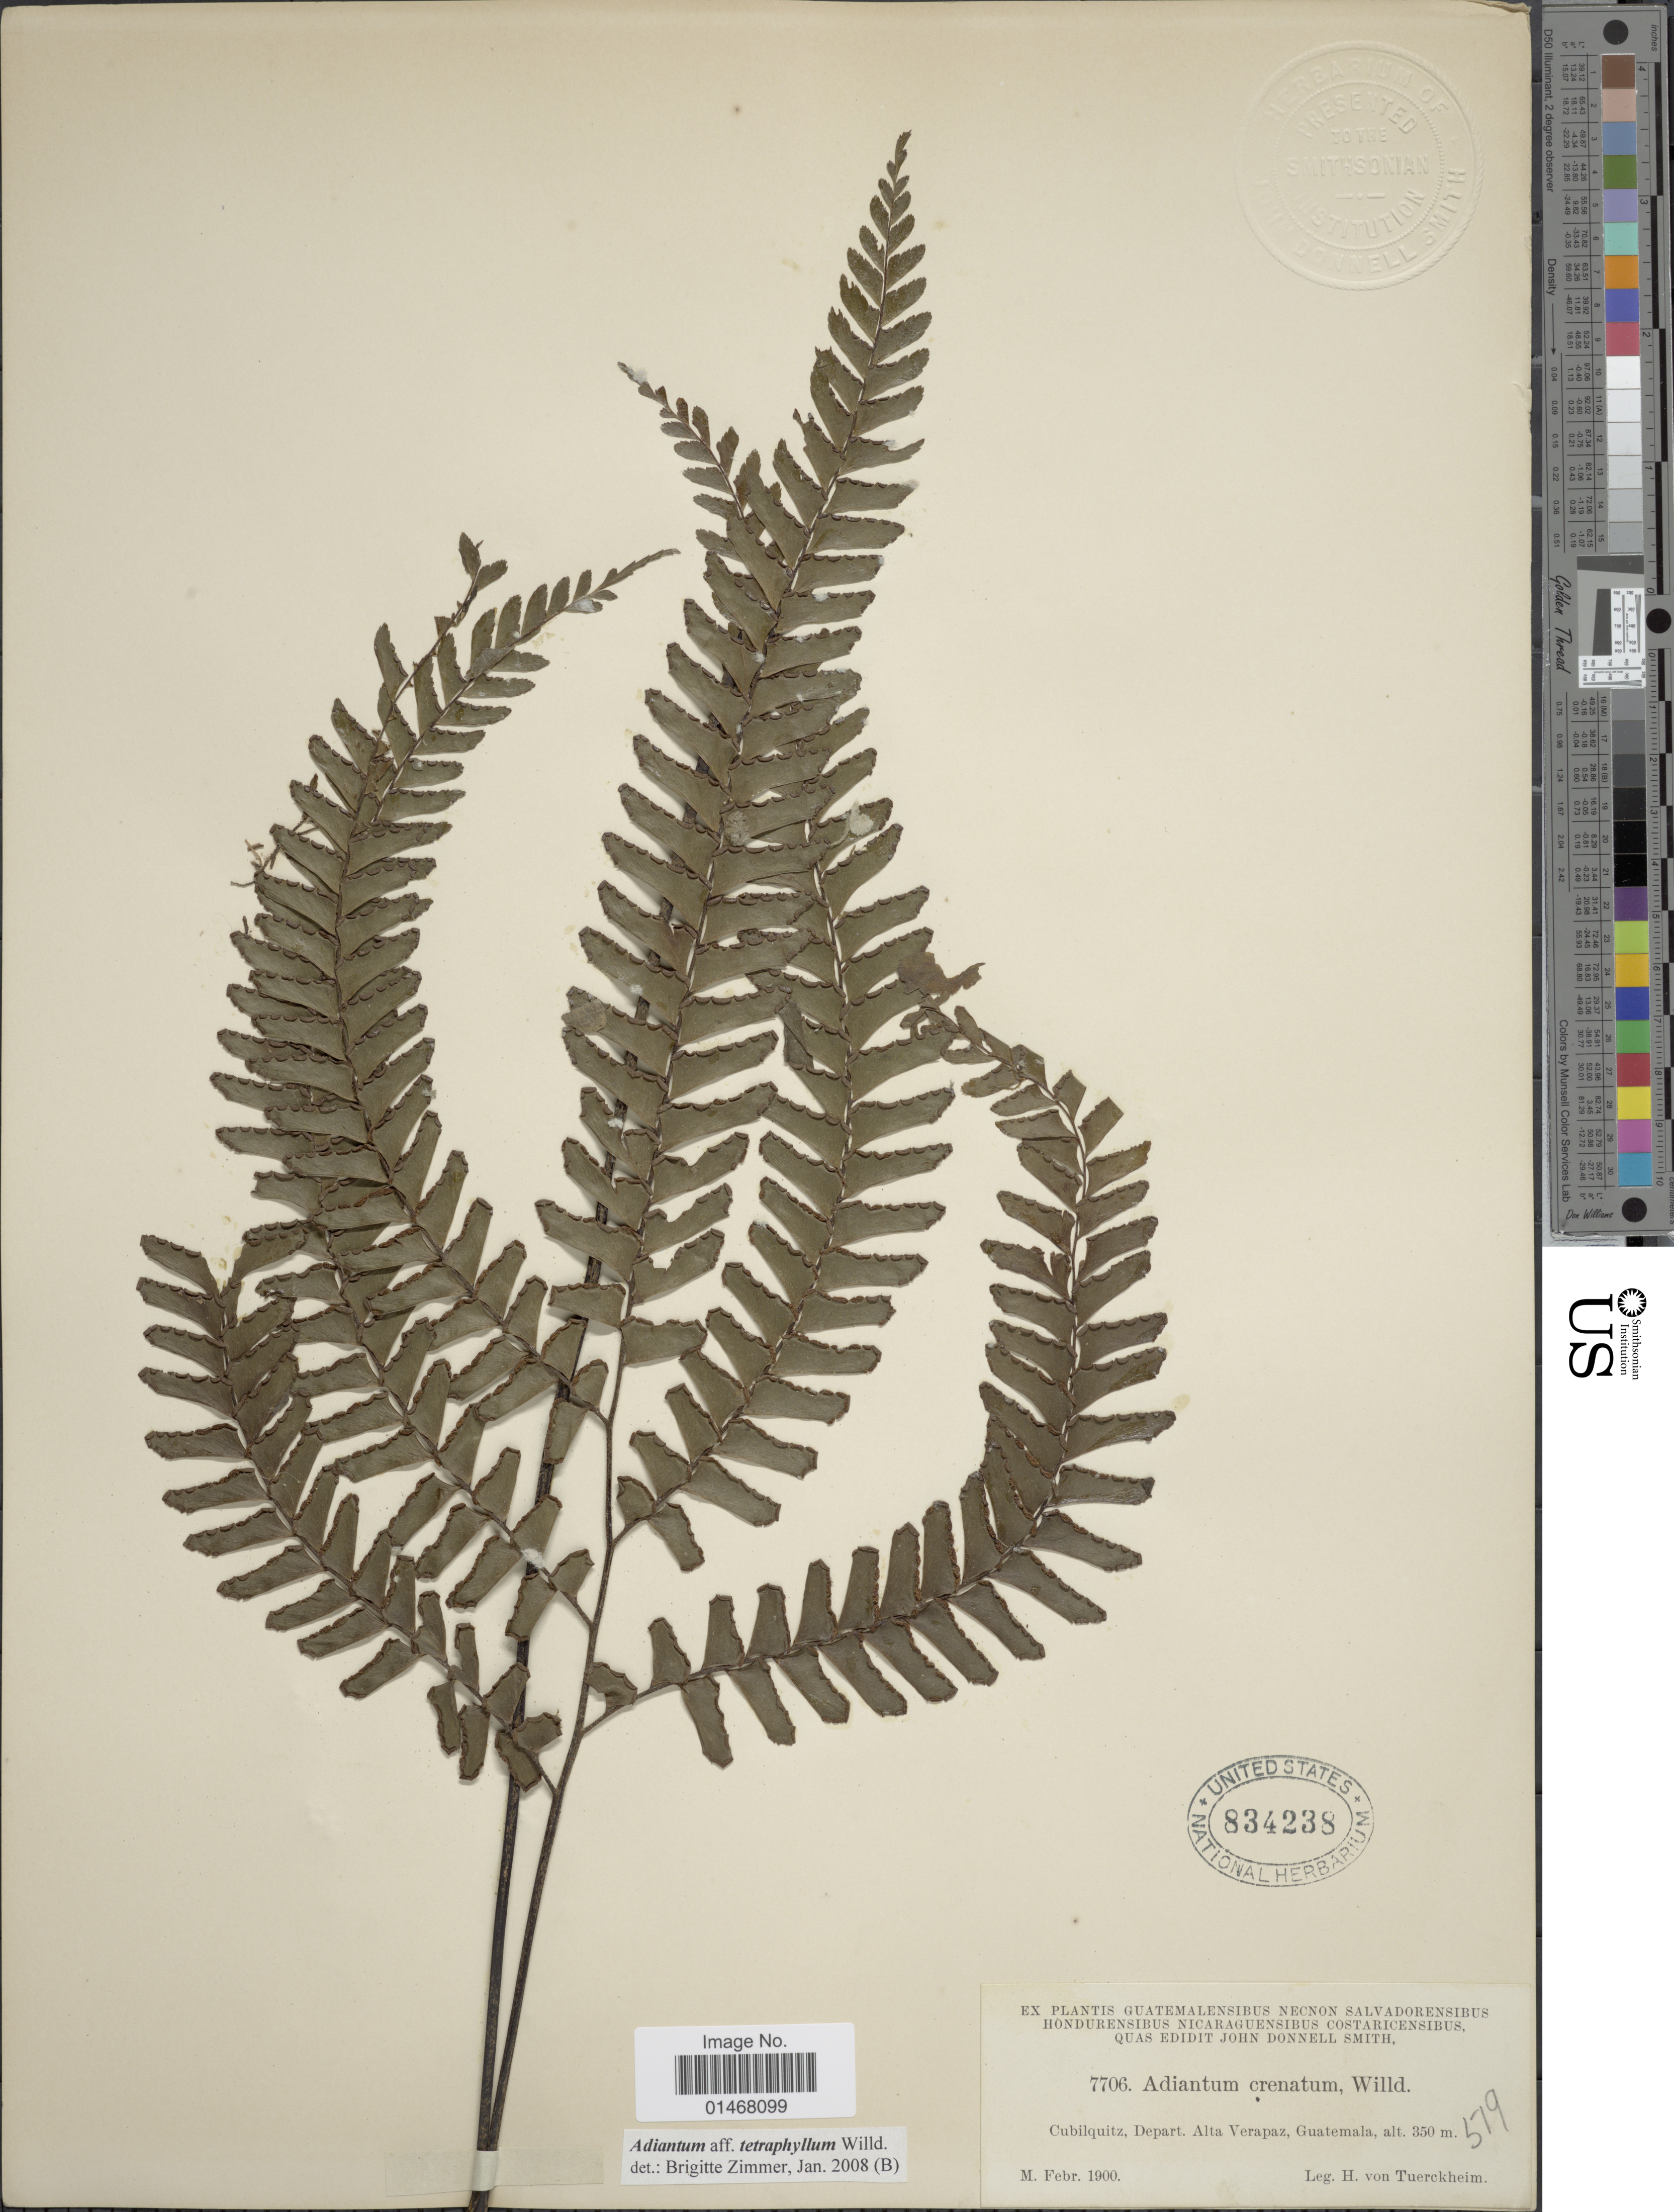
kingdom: Plantae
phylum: Tracheophyta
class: Polypodiopsida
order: Polypodiales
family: Pteridaceae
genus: Adiantum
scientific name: Adiantum tetraphyllum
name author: Humb. & Bonpl. ex Willd.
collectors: H. von Türckheim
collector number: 7706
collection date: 1900-02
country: Guatemala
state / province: Alta Verapaz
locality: Cubilquitz, Depart. Alta Verapaz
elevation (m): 350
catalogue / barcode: US 834238